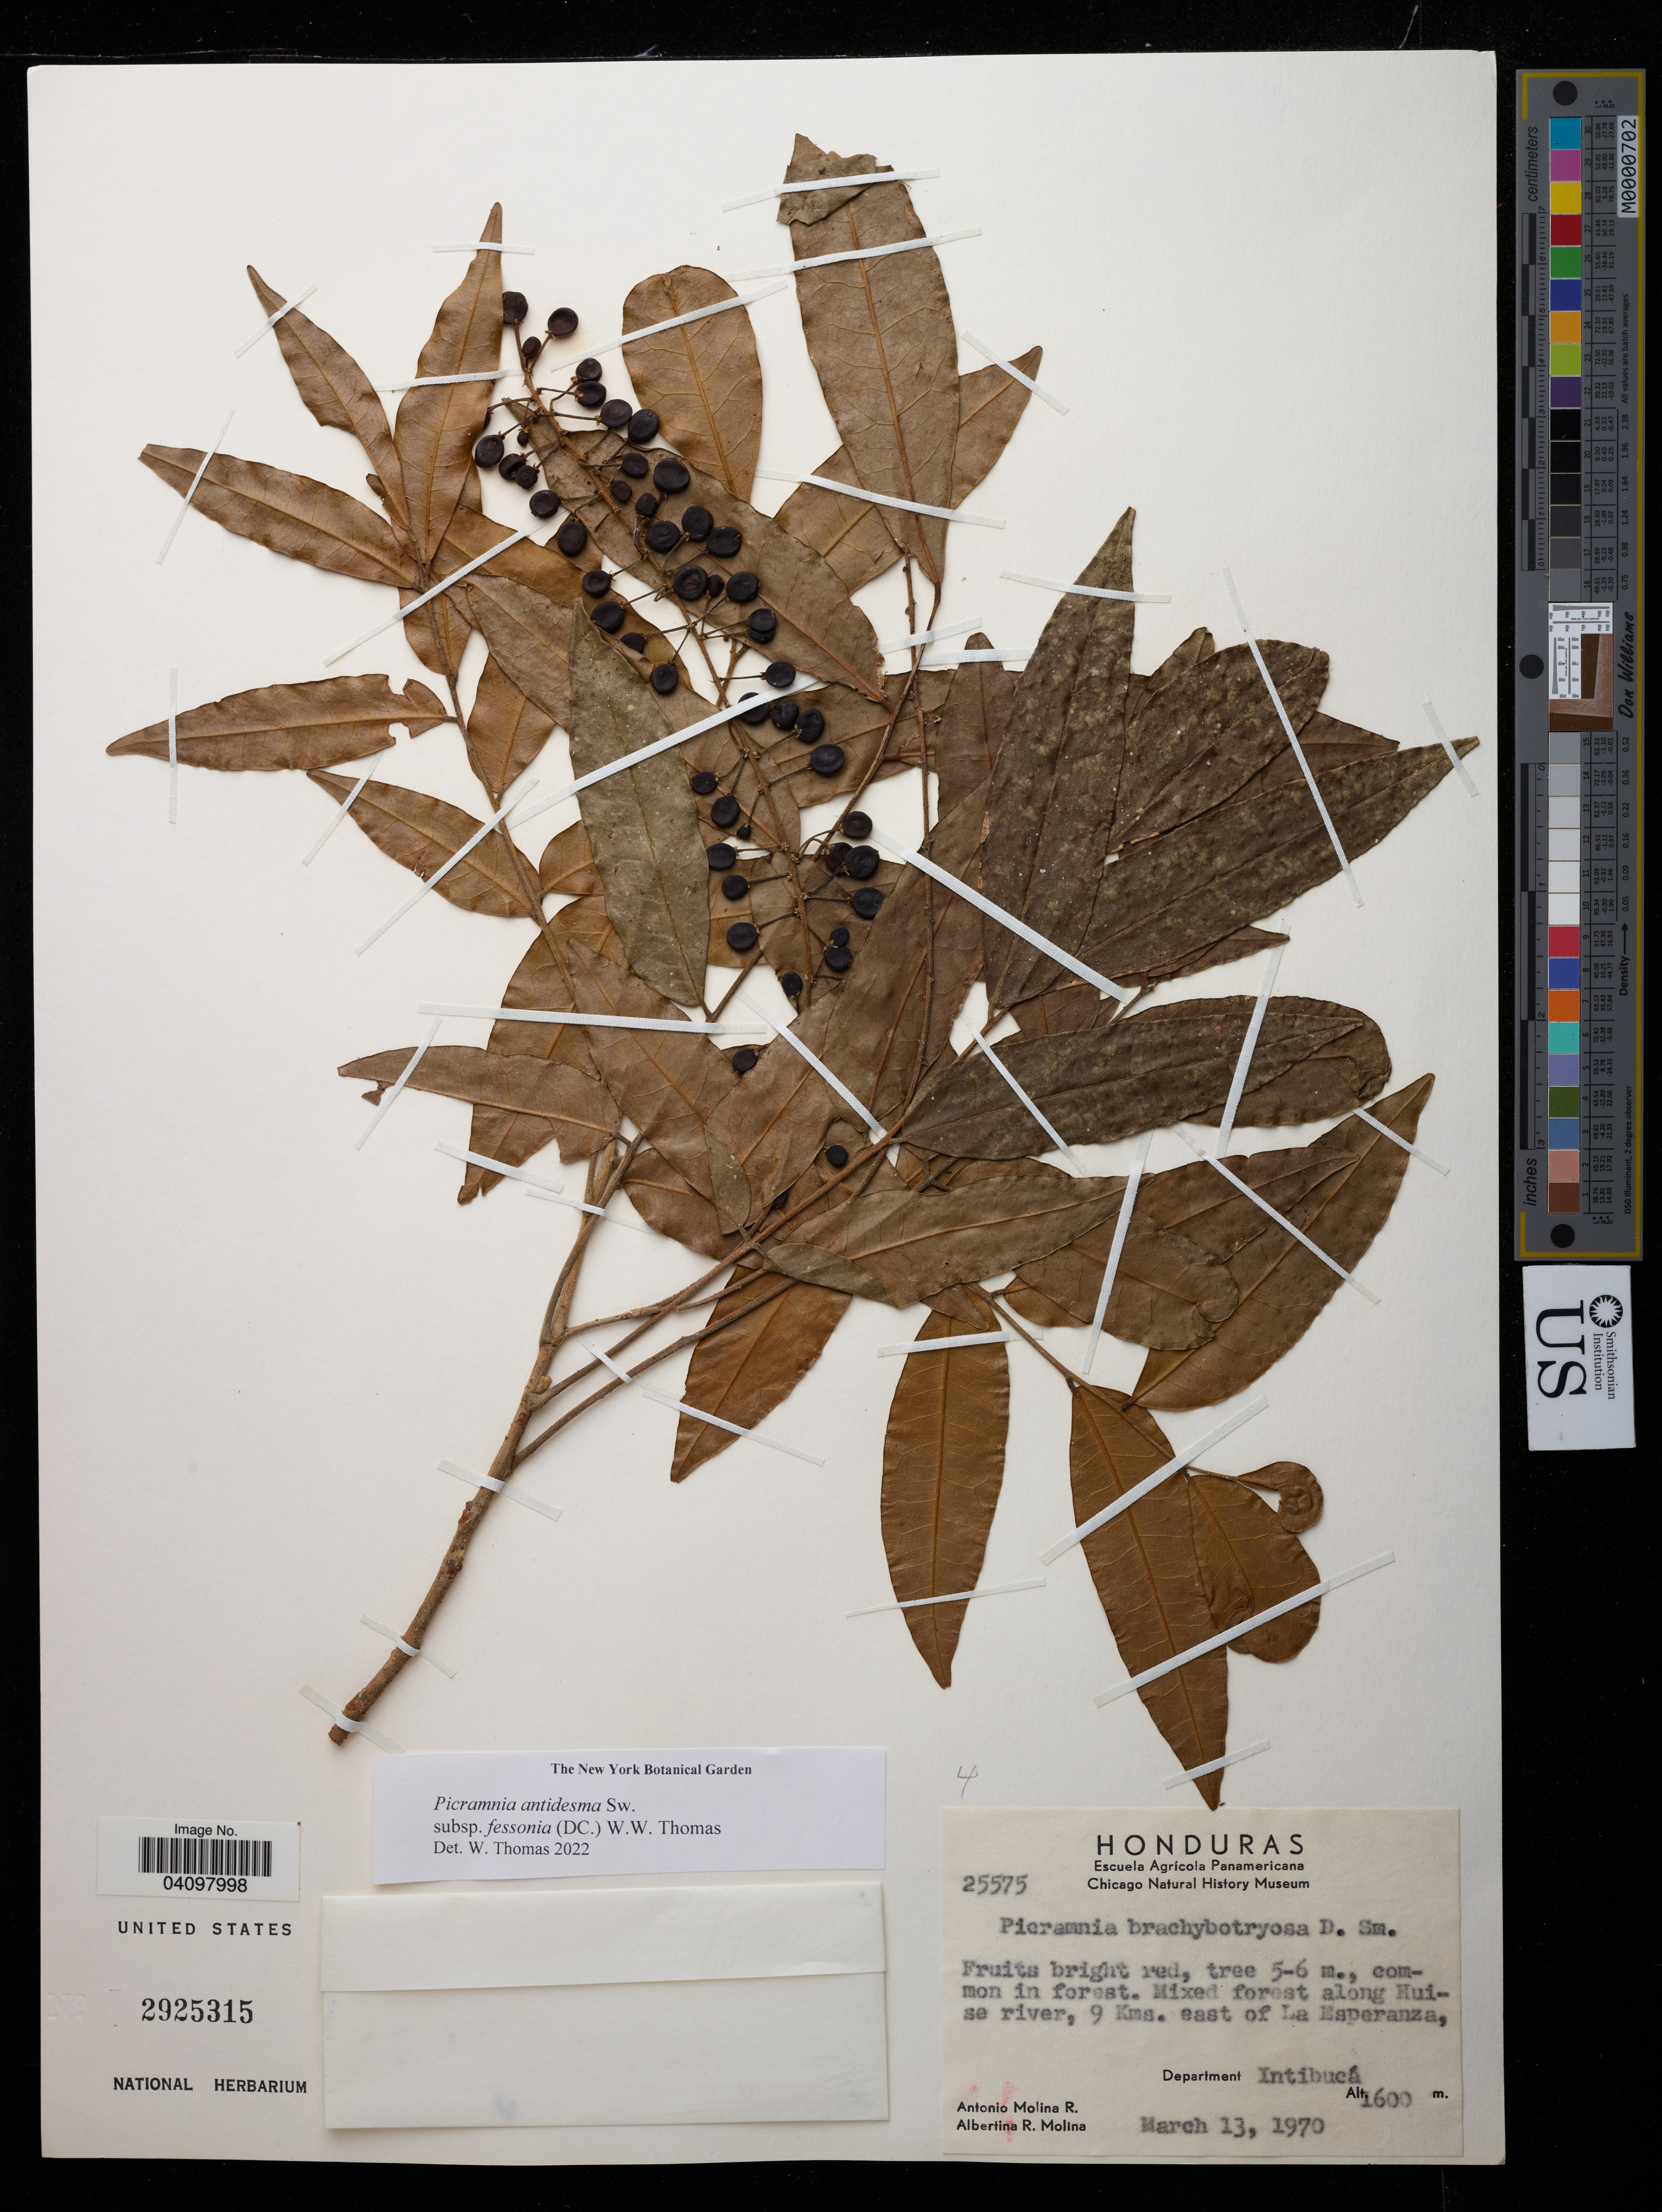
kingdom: Plantae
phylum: Tracheophyta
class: Magnoliopsida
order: Picramniales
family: Picramniaceae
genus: Picramnia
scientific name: Picramnia antidesma subsp. fessonia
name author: (DC.) W.W. Thomas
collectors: A. Molina R. & A. R. Molina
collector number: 25575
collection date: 1970-03-13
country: Honduras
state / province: Intibuca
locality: Mixed forest along Huise river, 9 Kms. east of La Esperanza.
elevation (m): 1600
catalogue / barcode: US 2925315